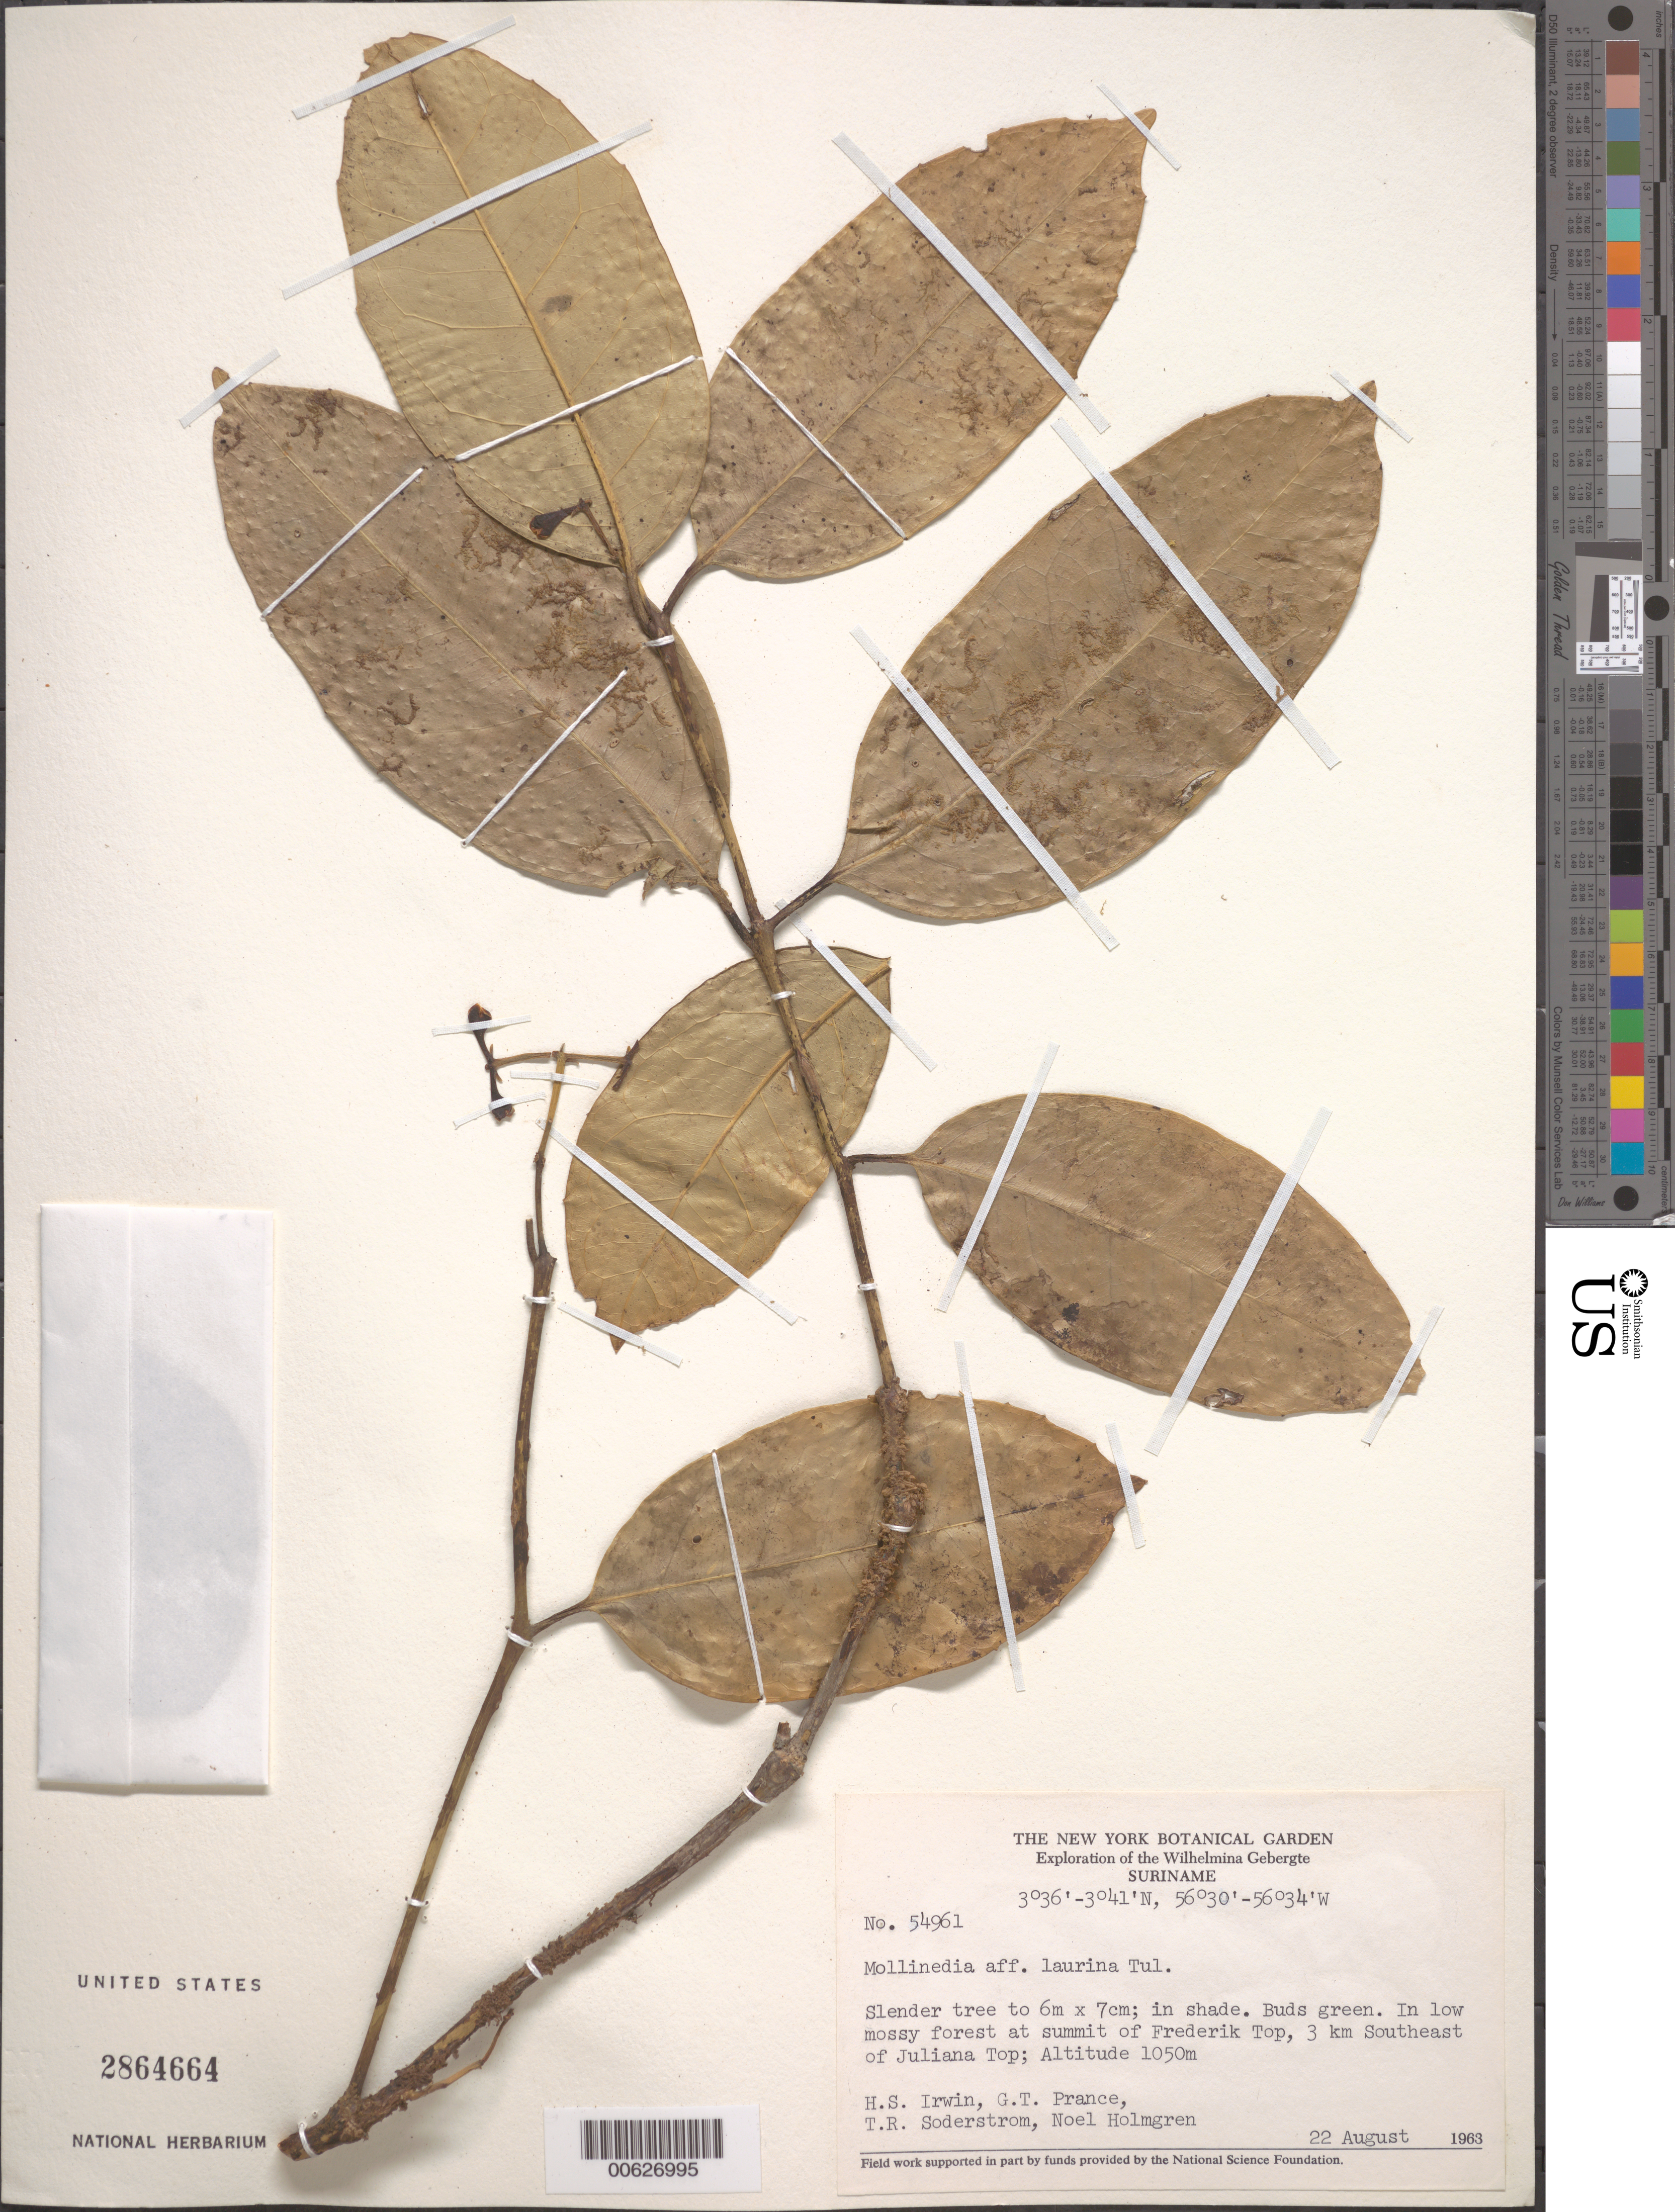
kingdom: Plantae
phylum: Tracheophyta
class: Magnoliopsida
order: Laurales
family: Monimiaceae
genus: Mollinedia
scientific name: Mollinedia laurina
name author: Tul.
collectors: H. Irwin, G. T. Prance, T. R. Soderstrom & N. H. Holmgren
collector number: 54961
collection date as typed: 22-Aug-63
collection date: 1963-08-22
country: Suriname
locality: Frederik Top, 3 km SE of Juliana Top, Wilhelmina Gebergte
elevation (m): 1050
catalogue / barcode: US 2864664